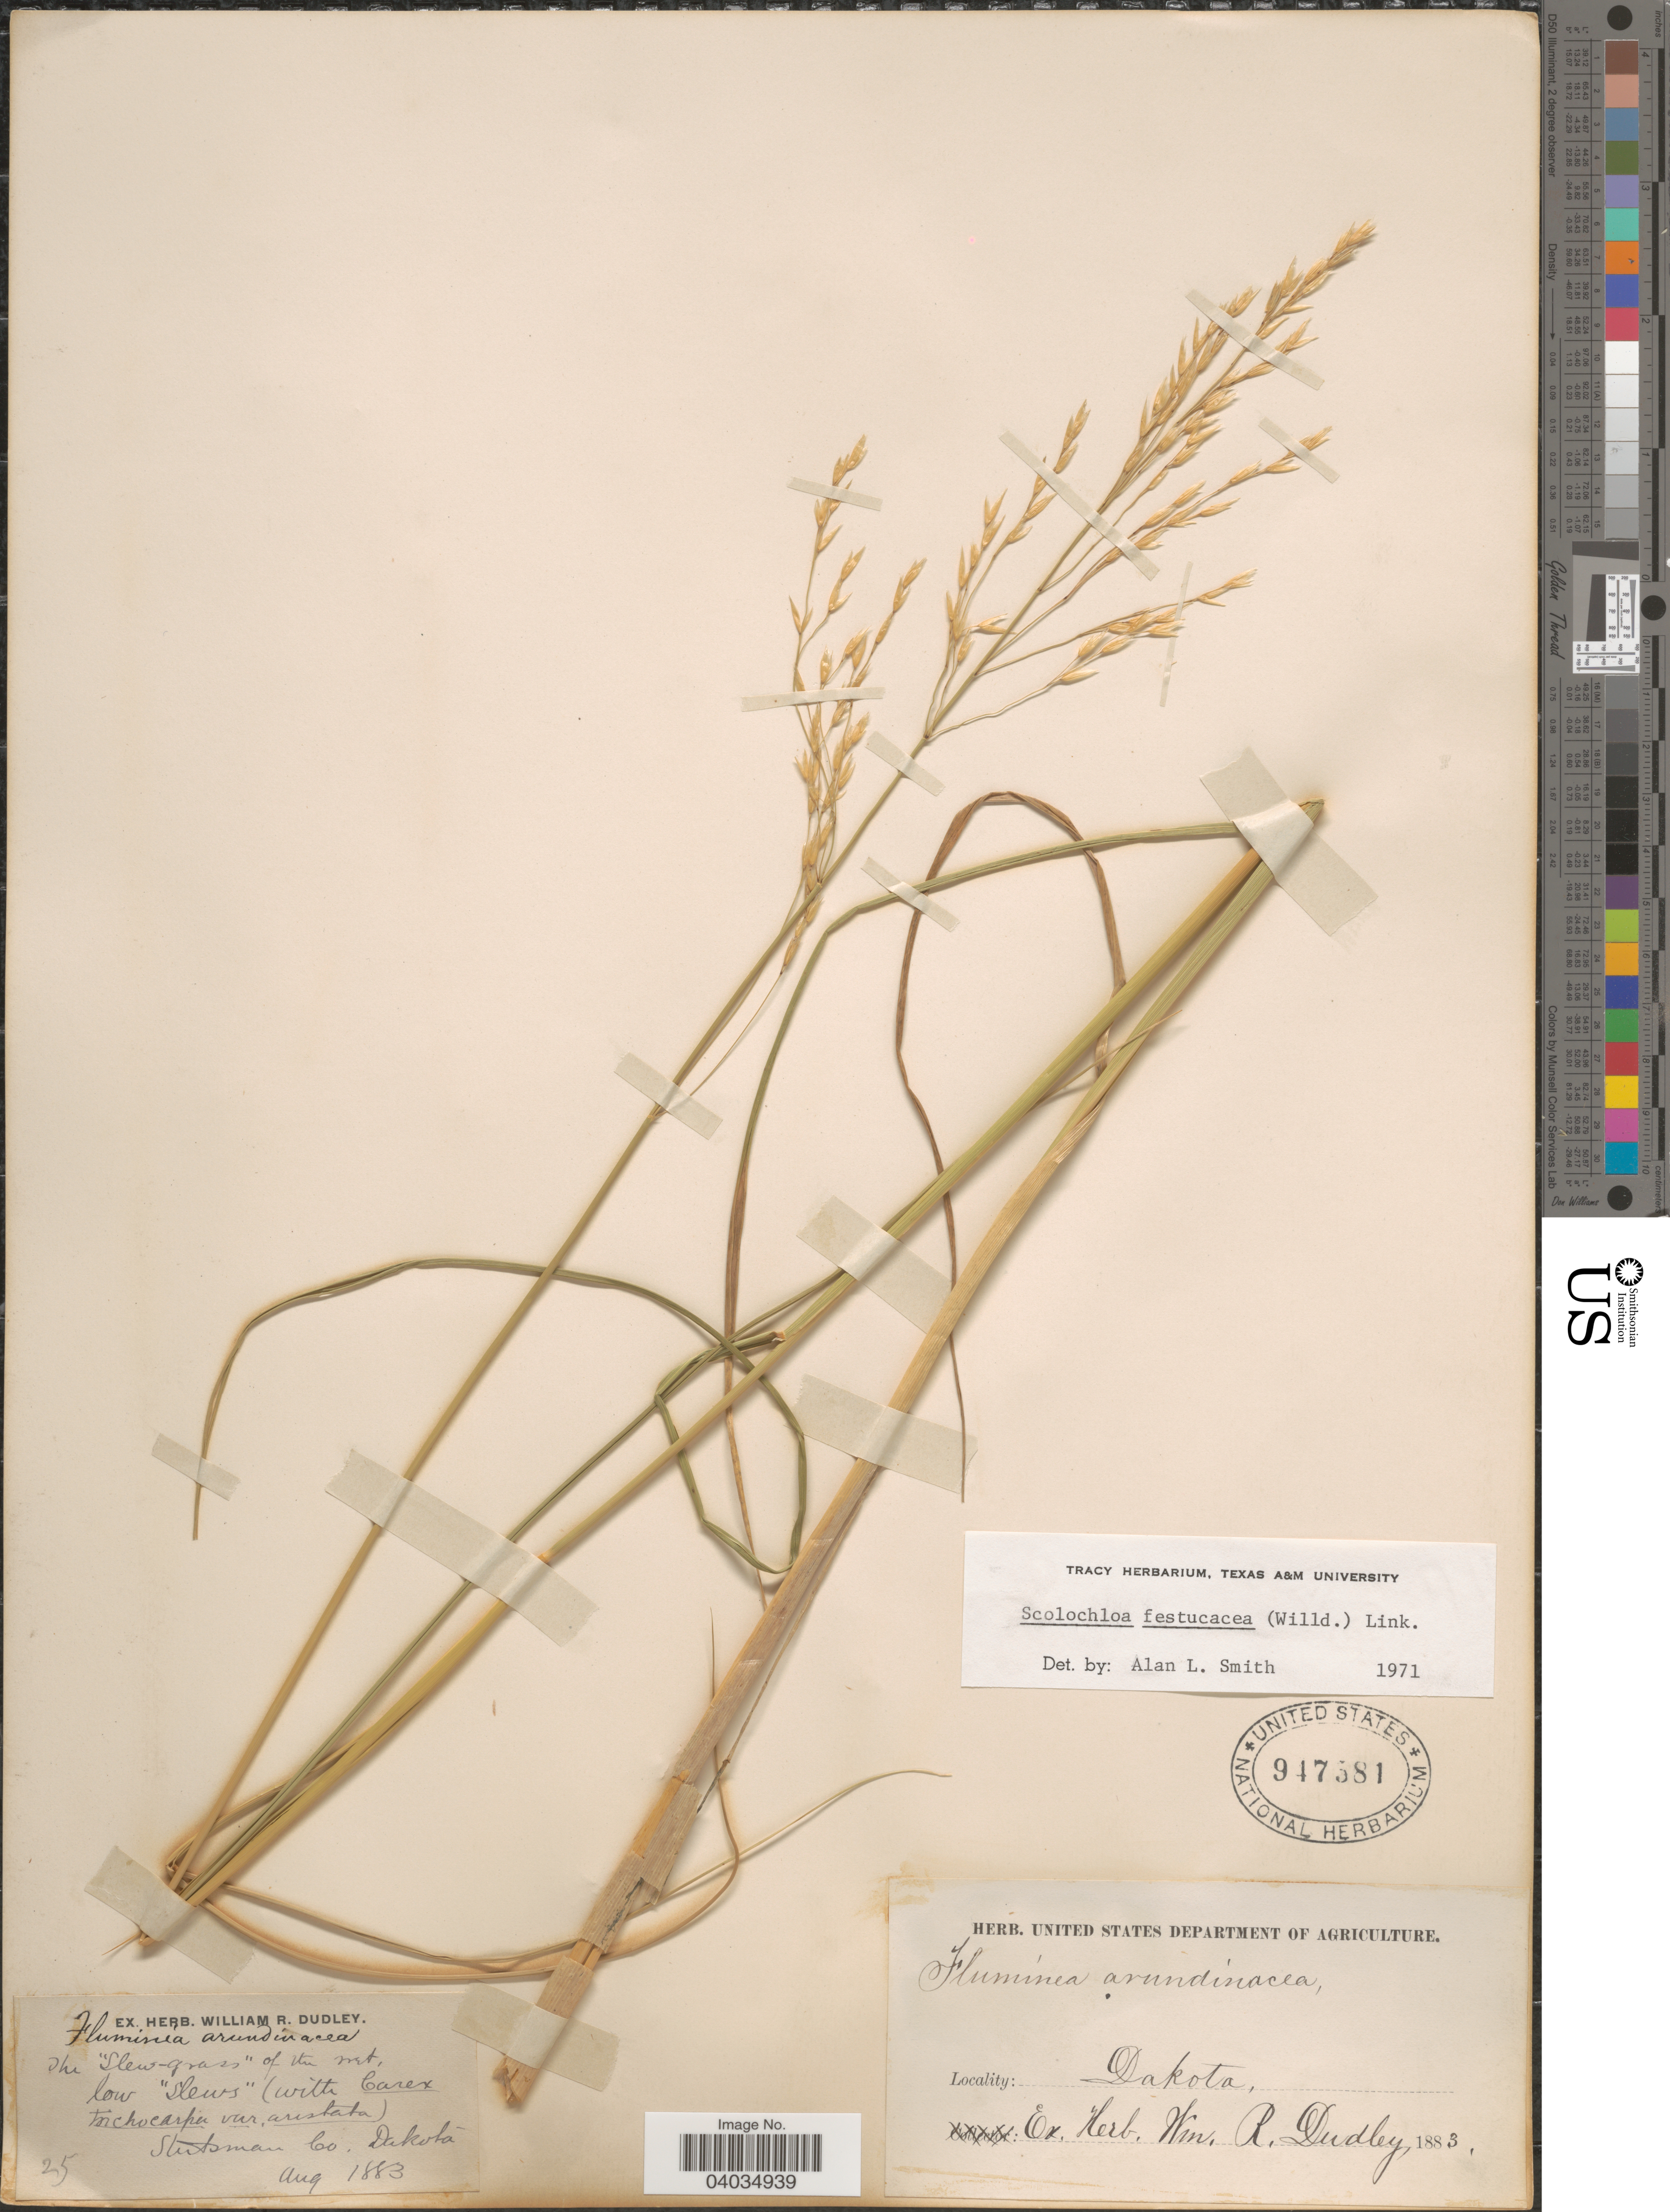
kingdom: Plantae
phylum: Tracheophyta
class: Liliopsida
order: Poales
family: Poaceae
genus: Scolochloa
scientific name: Scolochloa festucacea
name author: (Willd.) Link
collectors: Ex herb. William R. Dudley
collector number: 25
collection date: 1883-08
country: United States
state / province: North Dakota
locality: Stutsman Co. Dakota.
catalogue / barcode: US 947581